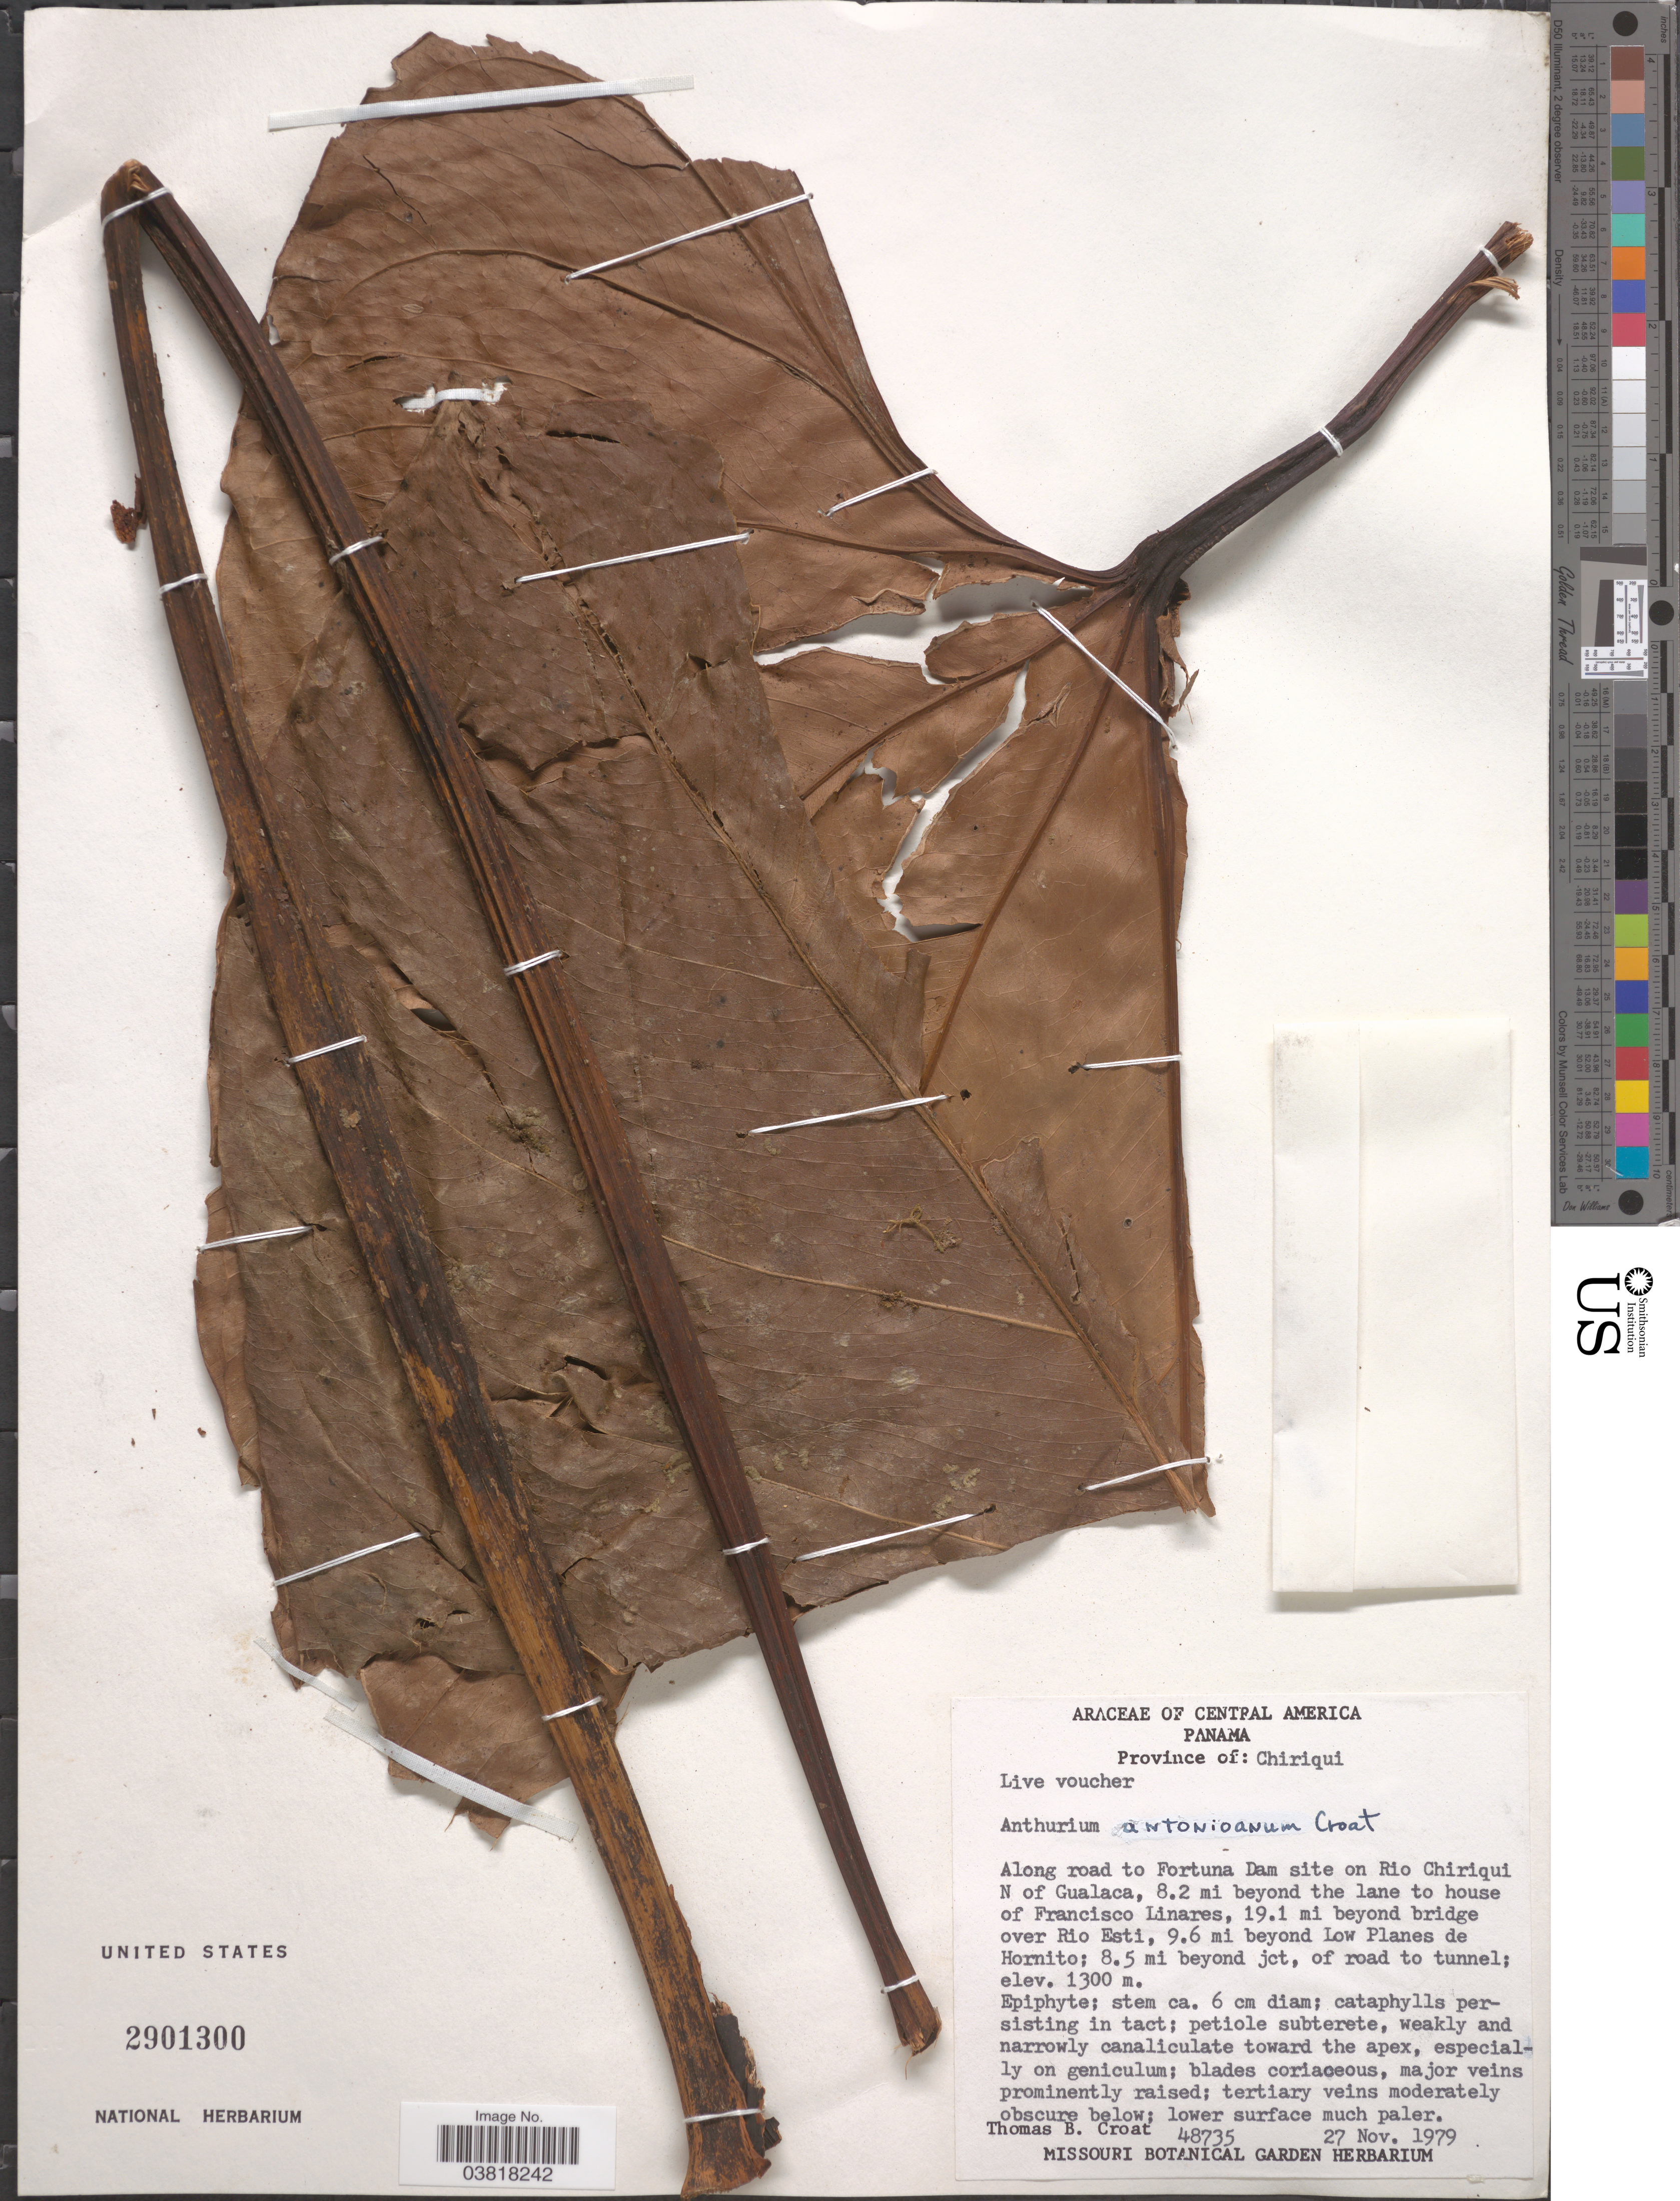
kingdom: Plantae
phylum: Tracheophyta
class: Liliopsida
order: Alismatales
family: Araceae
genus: Anthurium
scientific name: Anthurium antonioanum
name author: Croat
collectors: T. B. Croat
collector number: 48735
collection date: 1979-11-27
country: Panama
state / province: Chiriqui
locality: Along road to Fortuna Dam site on Rio Chiriqui N of Gualaca, 8.2 mi beyond the lane to house of Francisco Linares, 19.1 mi beyond bridge over Rio Esti, 9.6 mi beyond Low Planes de Hornito; 8.5 mi beyond jct. of road to tunnel.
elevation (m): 1300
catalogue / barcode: US 2901300